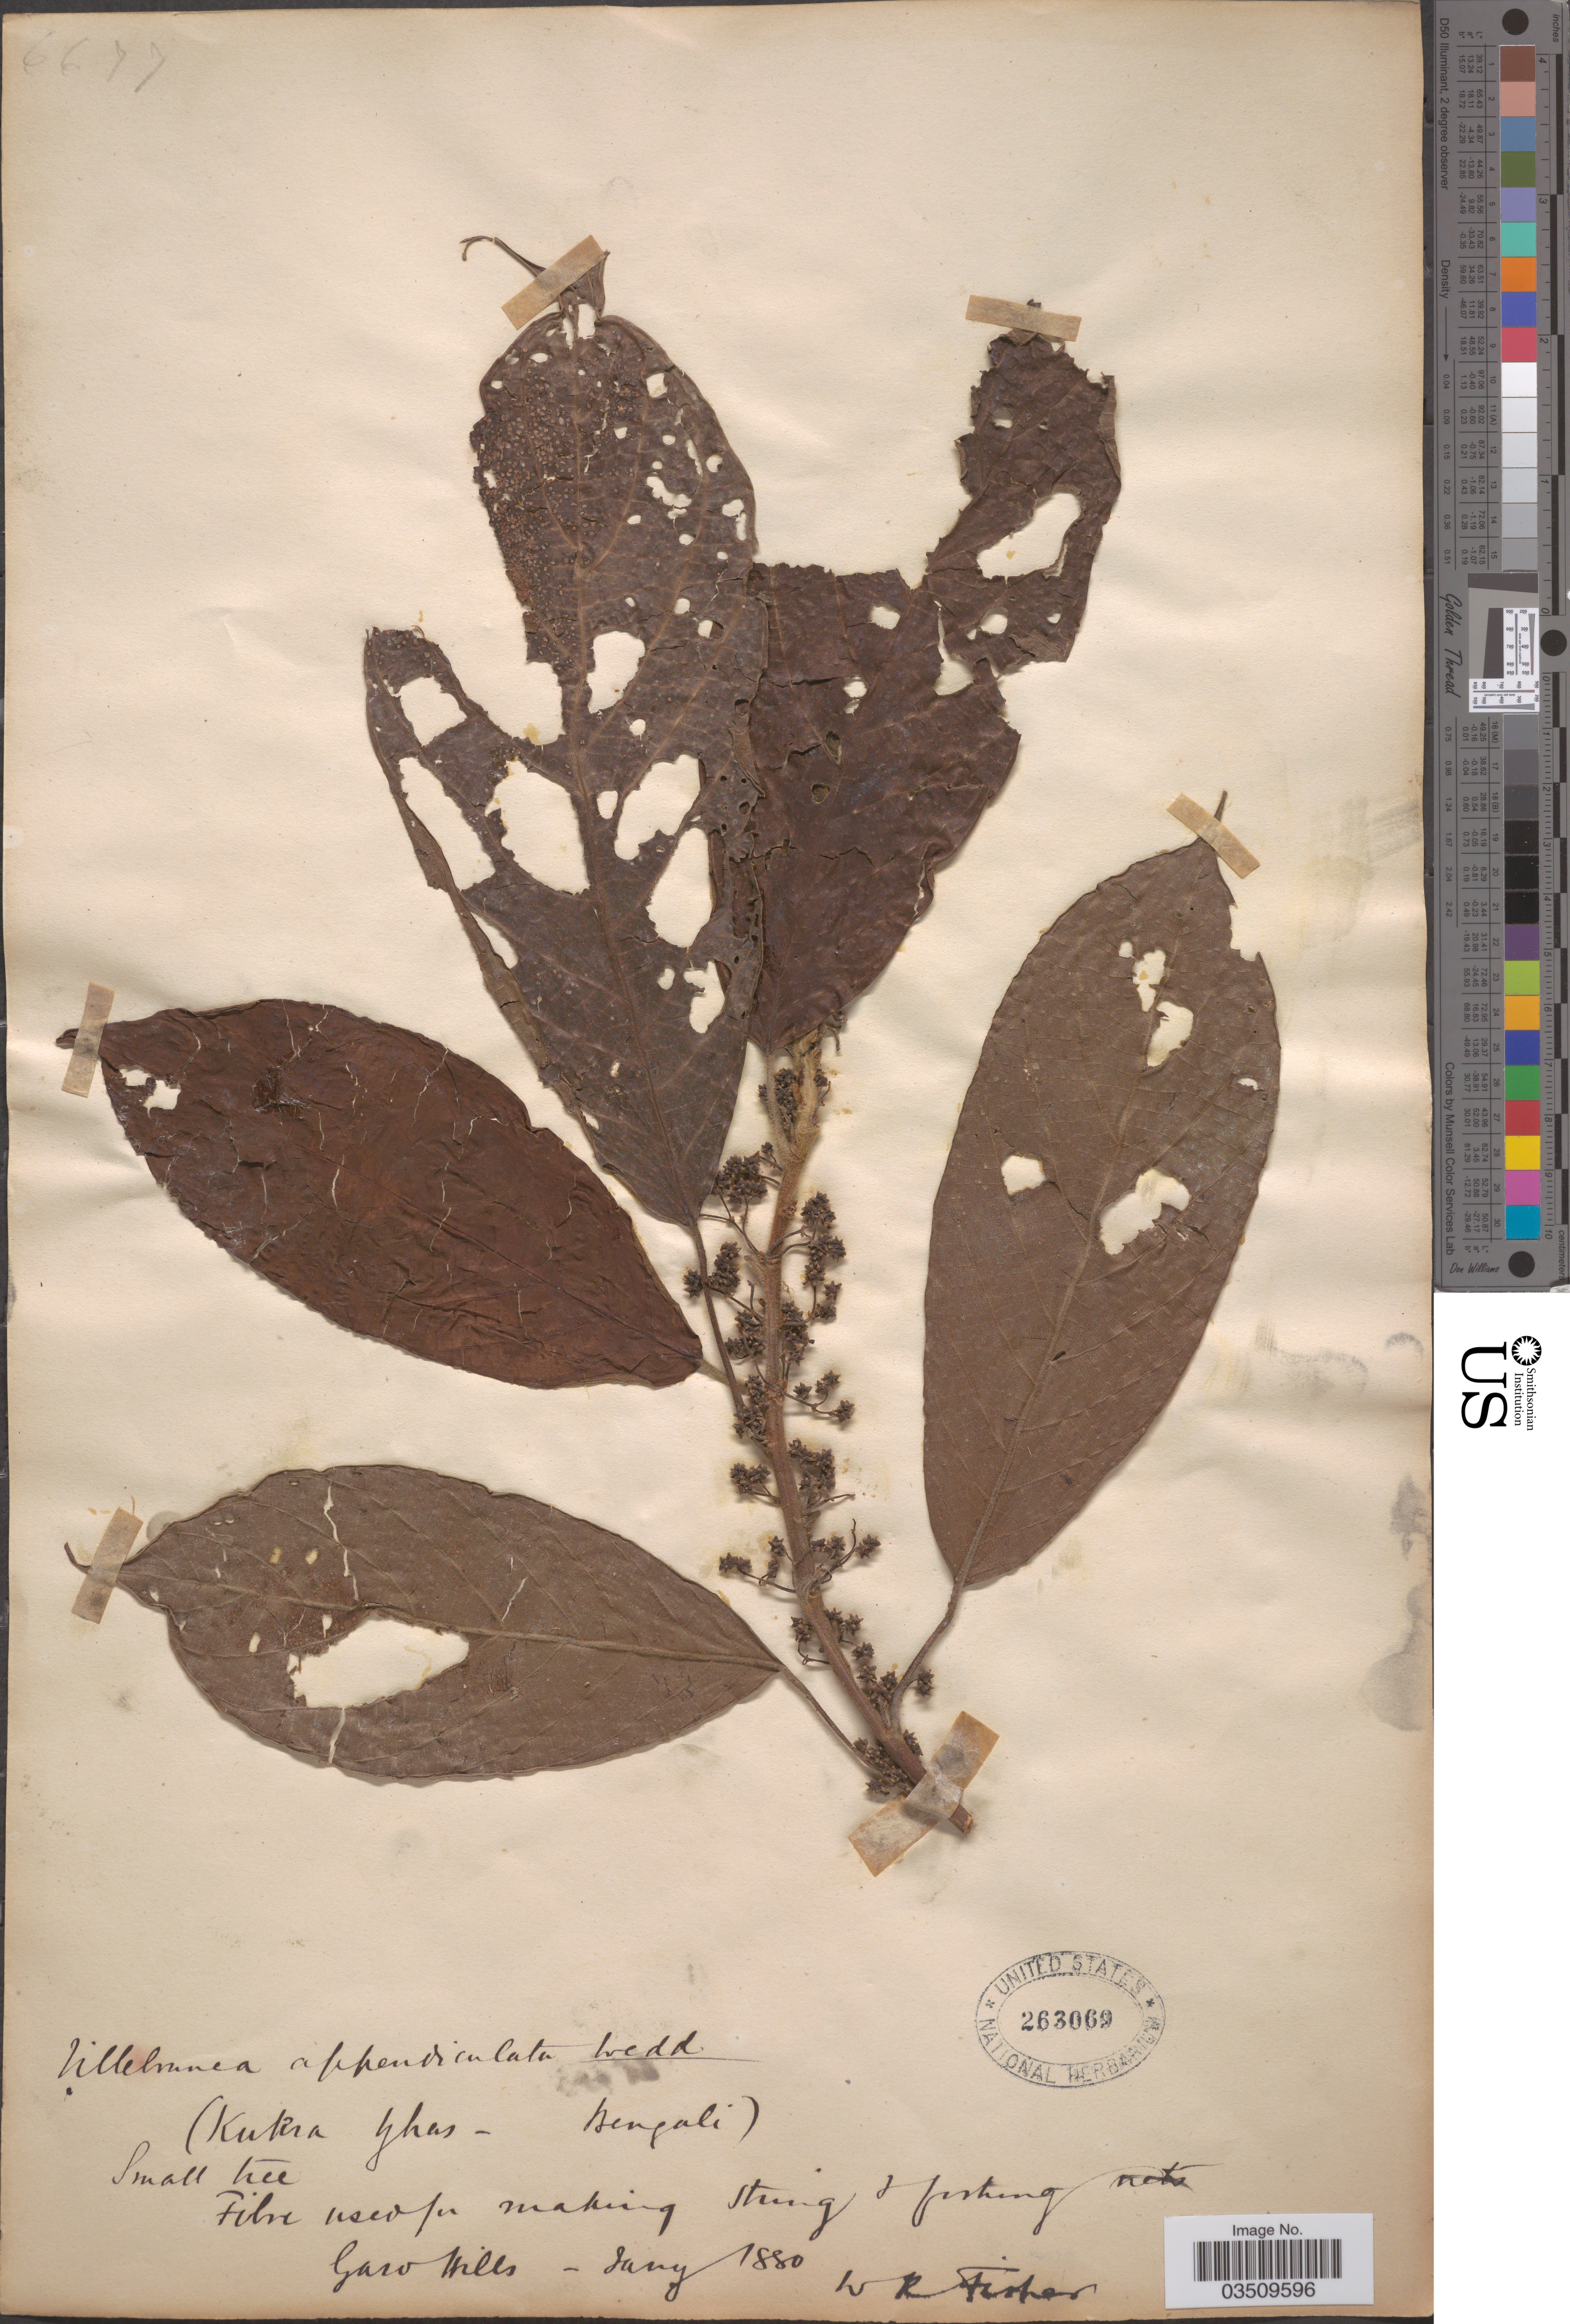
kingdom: Plantae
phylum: Tracheophyta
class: Magnoliopsida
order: Rosales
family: Urticaceae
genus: Oreocnide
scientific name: Oreocnide integrifolia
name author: (Gaudich.) Miq.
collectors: W. K. Fisher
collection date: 1880-01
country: India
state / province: Meghalaya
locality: (Kukra Yhas - Bengali). Garo Hills.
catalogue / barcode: US 263069